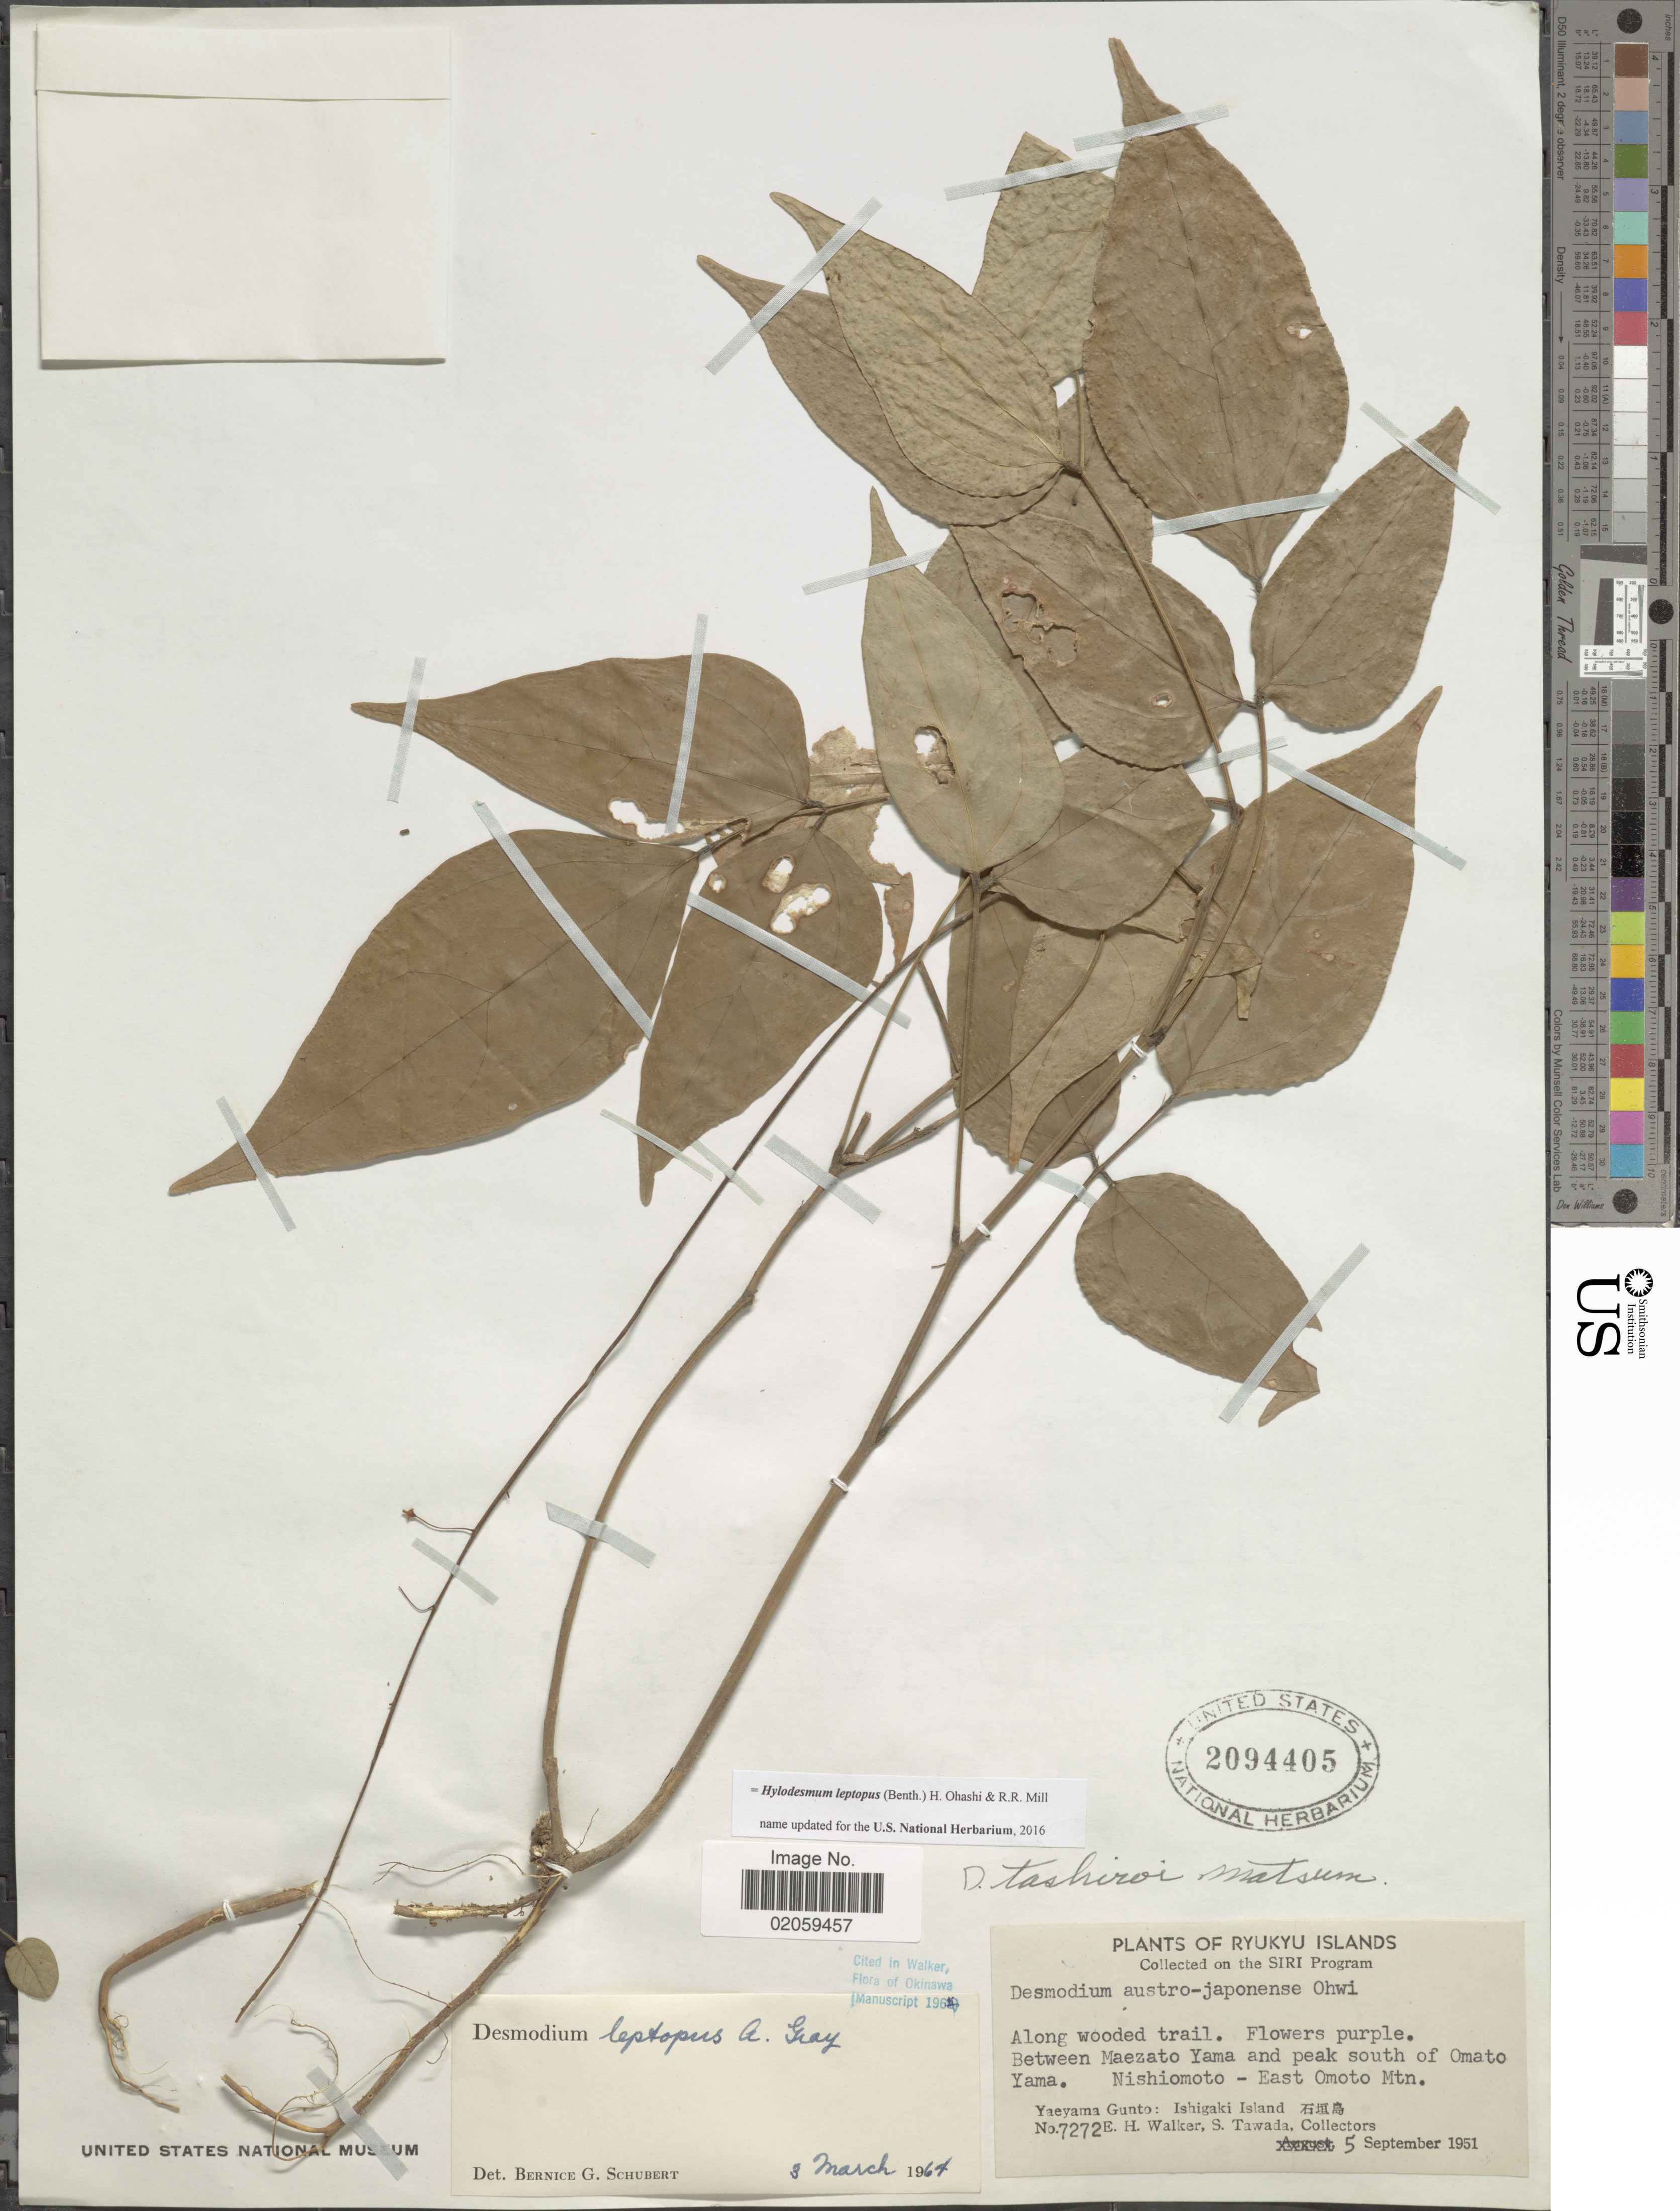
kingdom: Plantae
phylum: Tracheophyta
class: Magnoliopsida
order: Fabales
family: Fabaceae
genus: Hylodesmum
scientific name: Hylodesmum leptopus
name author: (A. Gray ex Benth.) H. Ohashi & R.R. Mill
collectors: E. H. Walker & S. Tawada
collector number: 7272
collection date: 1951-09-05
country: Japan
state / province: Okinawa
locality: Ryukyu Islands, between Maezato Yama and peak south of Omato Yama, Nishiomoto, East Omoto Mtn, Yaeyama Gunto, Ishigaki Island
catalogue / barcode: US 2094405